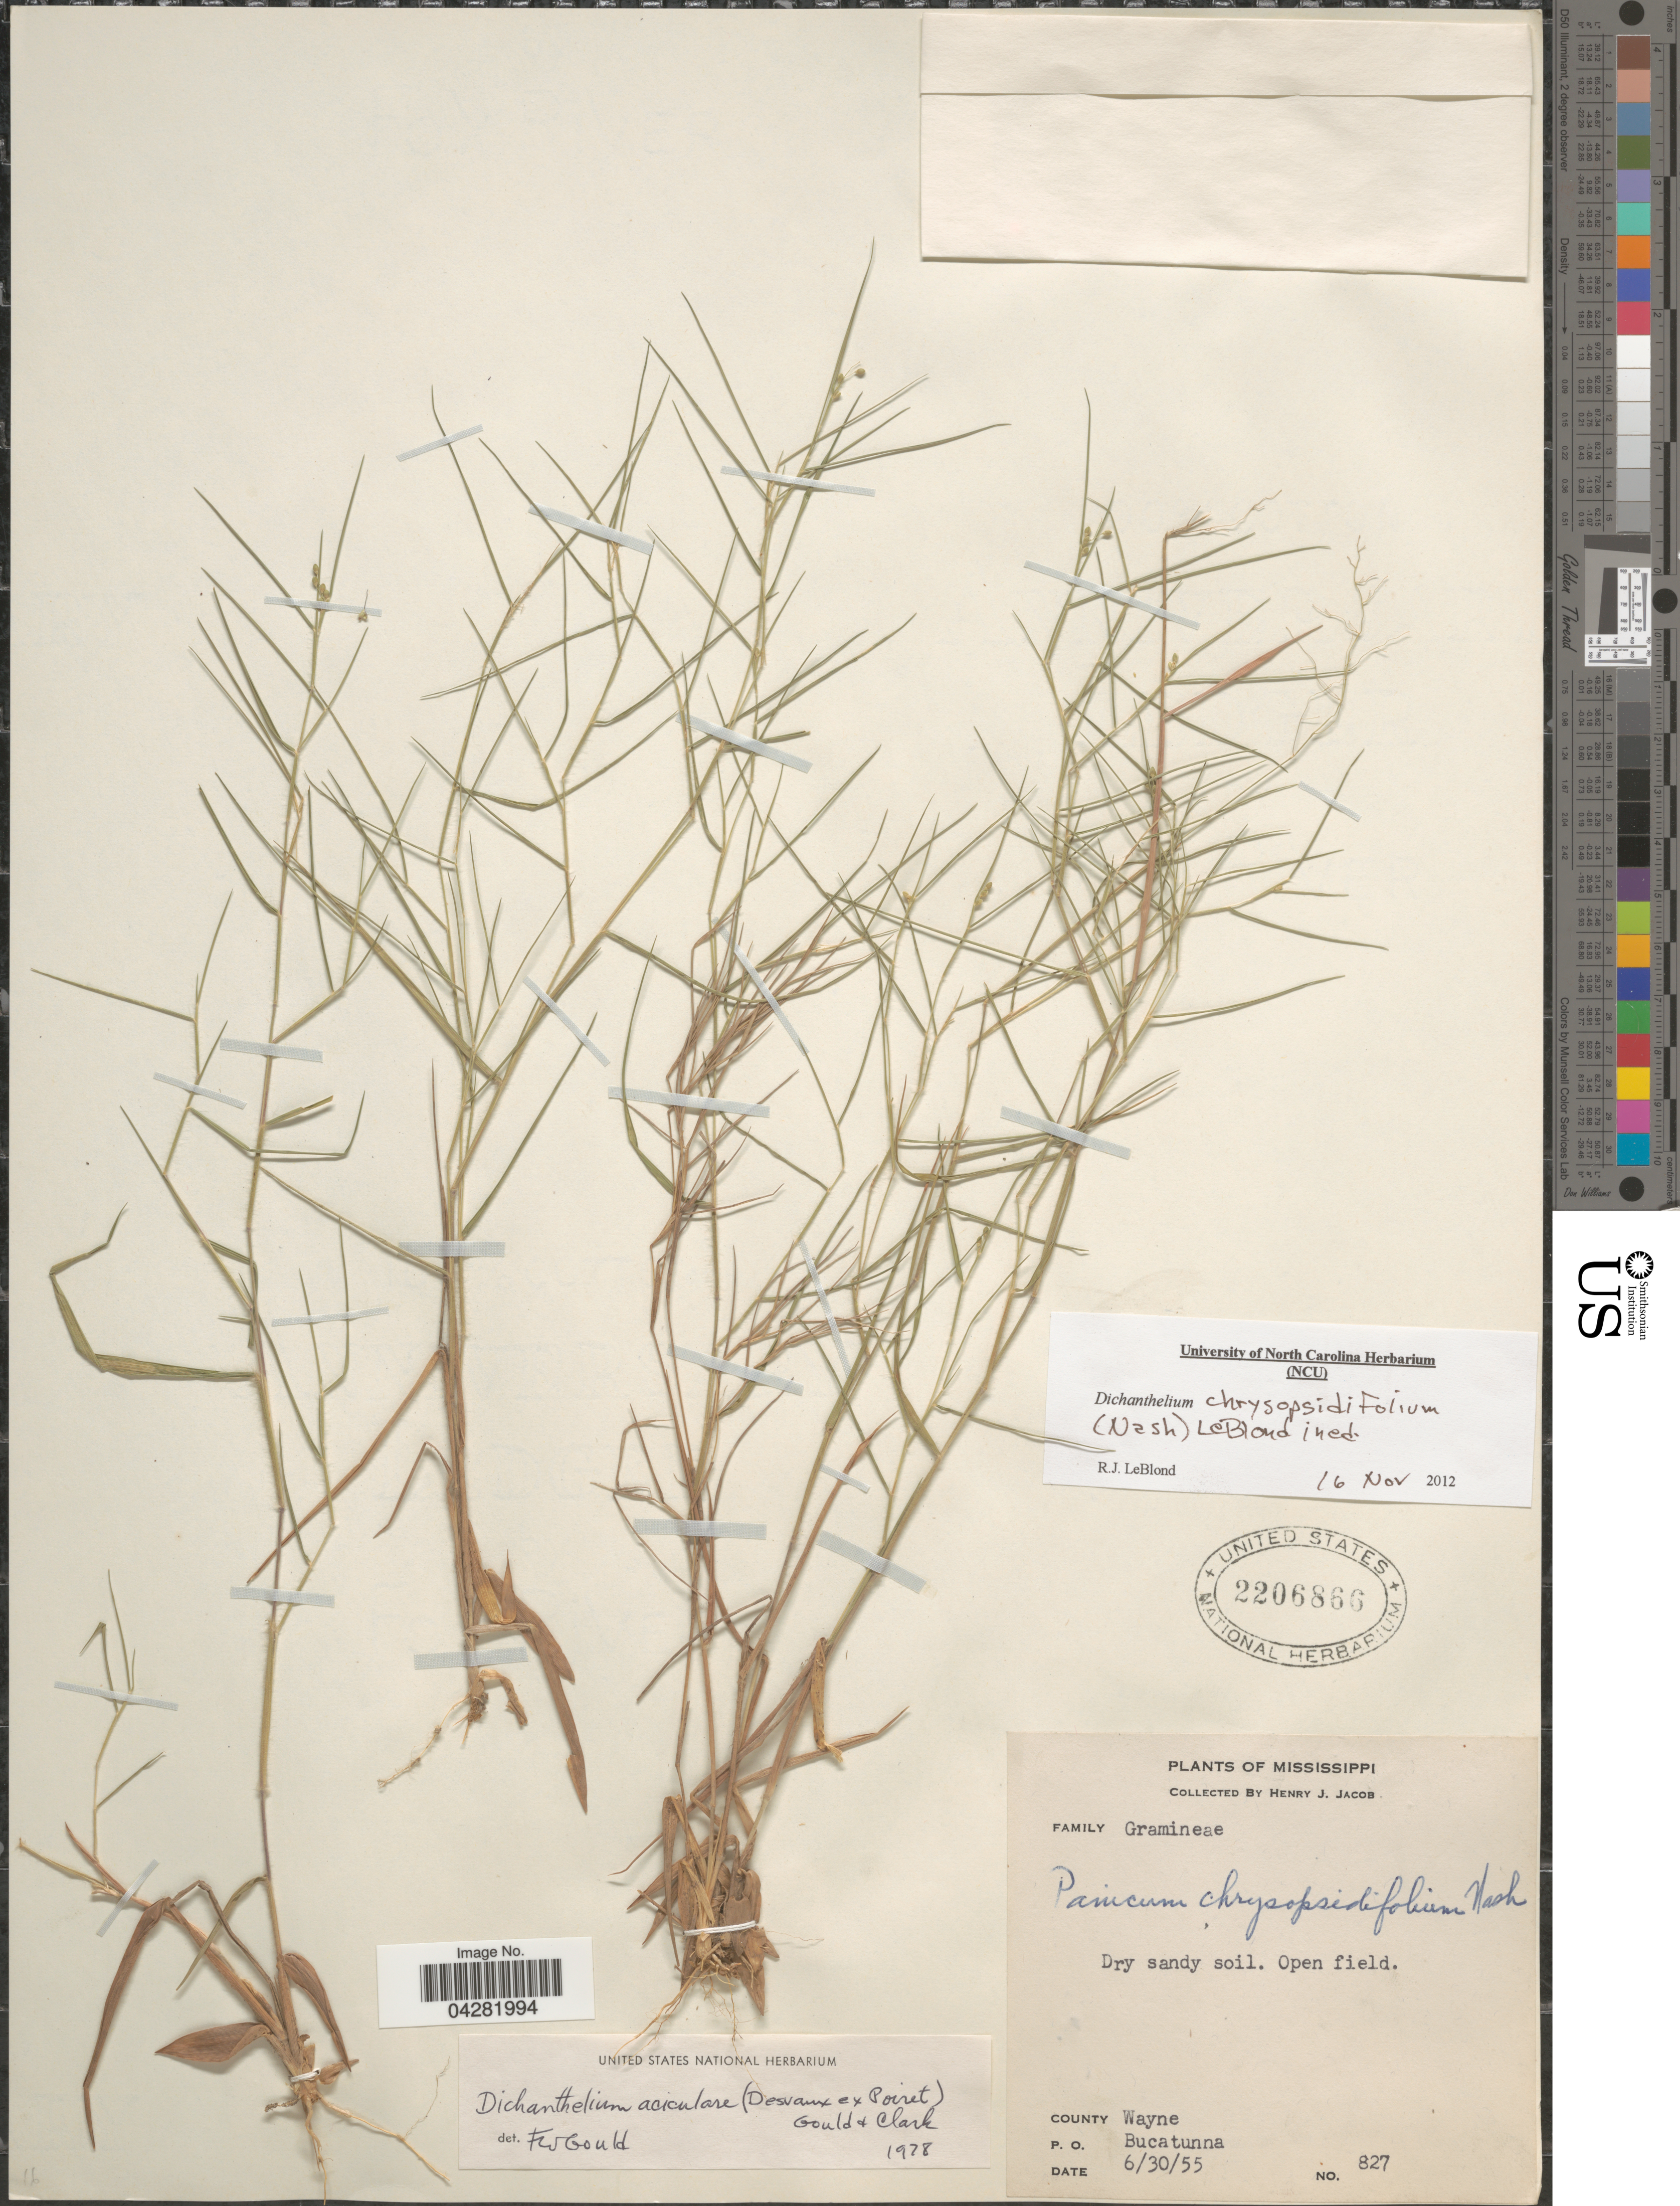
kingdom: Plantae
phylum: Tracheophyta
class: Liliopsida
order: Poales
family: Poaceae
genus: Dichanthelium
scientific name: Dichanthelium filiramum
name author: (Ashe) LeBlond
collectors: H. Jacob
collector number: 827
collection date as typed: Transcribed d/m/y: 30/6/55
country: United States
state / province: Mississippi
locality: County Wayne. P. O. Bucatunna.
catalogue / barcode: US 2206866